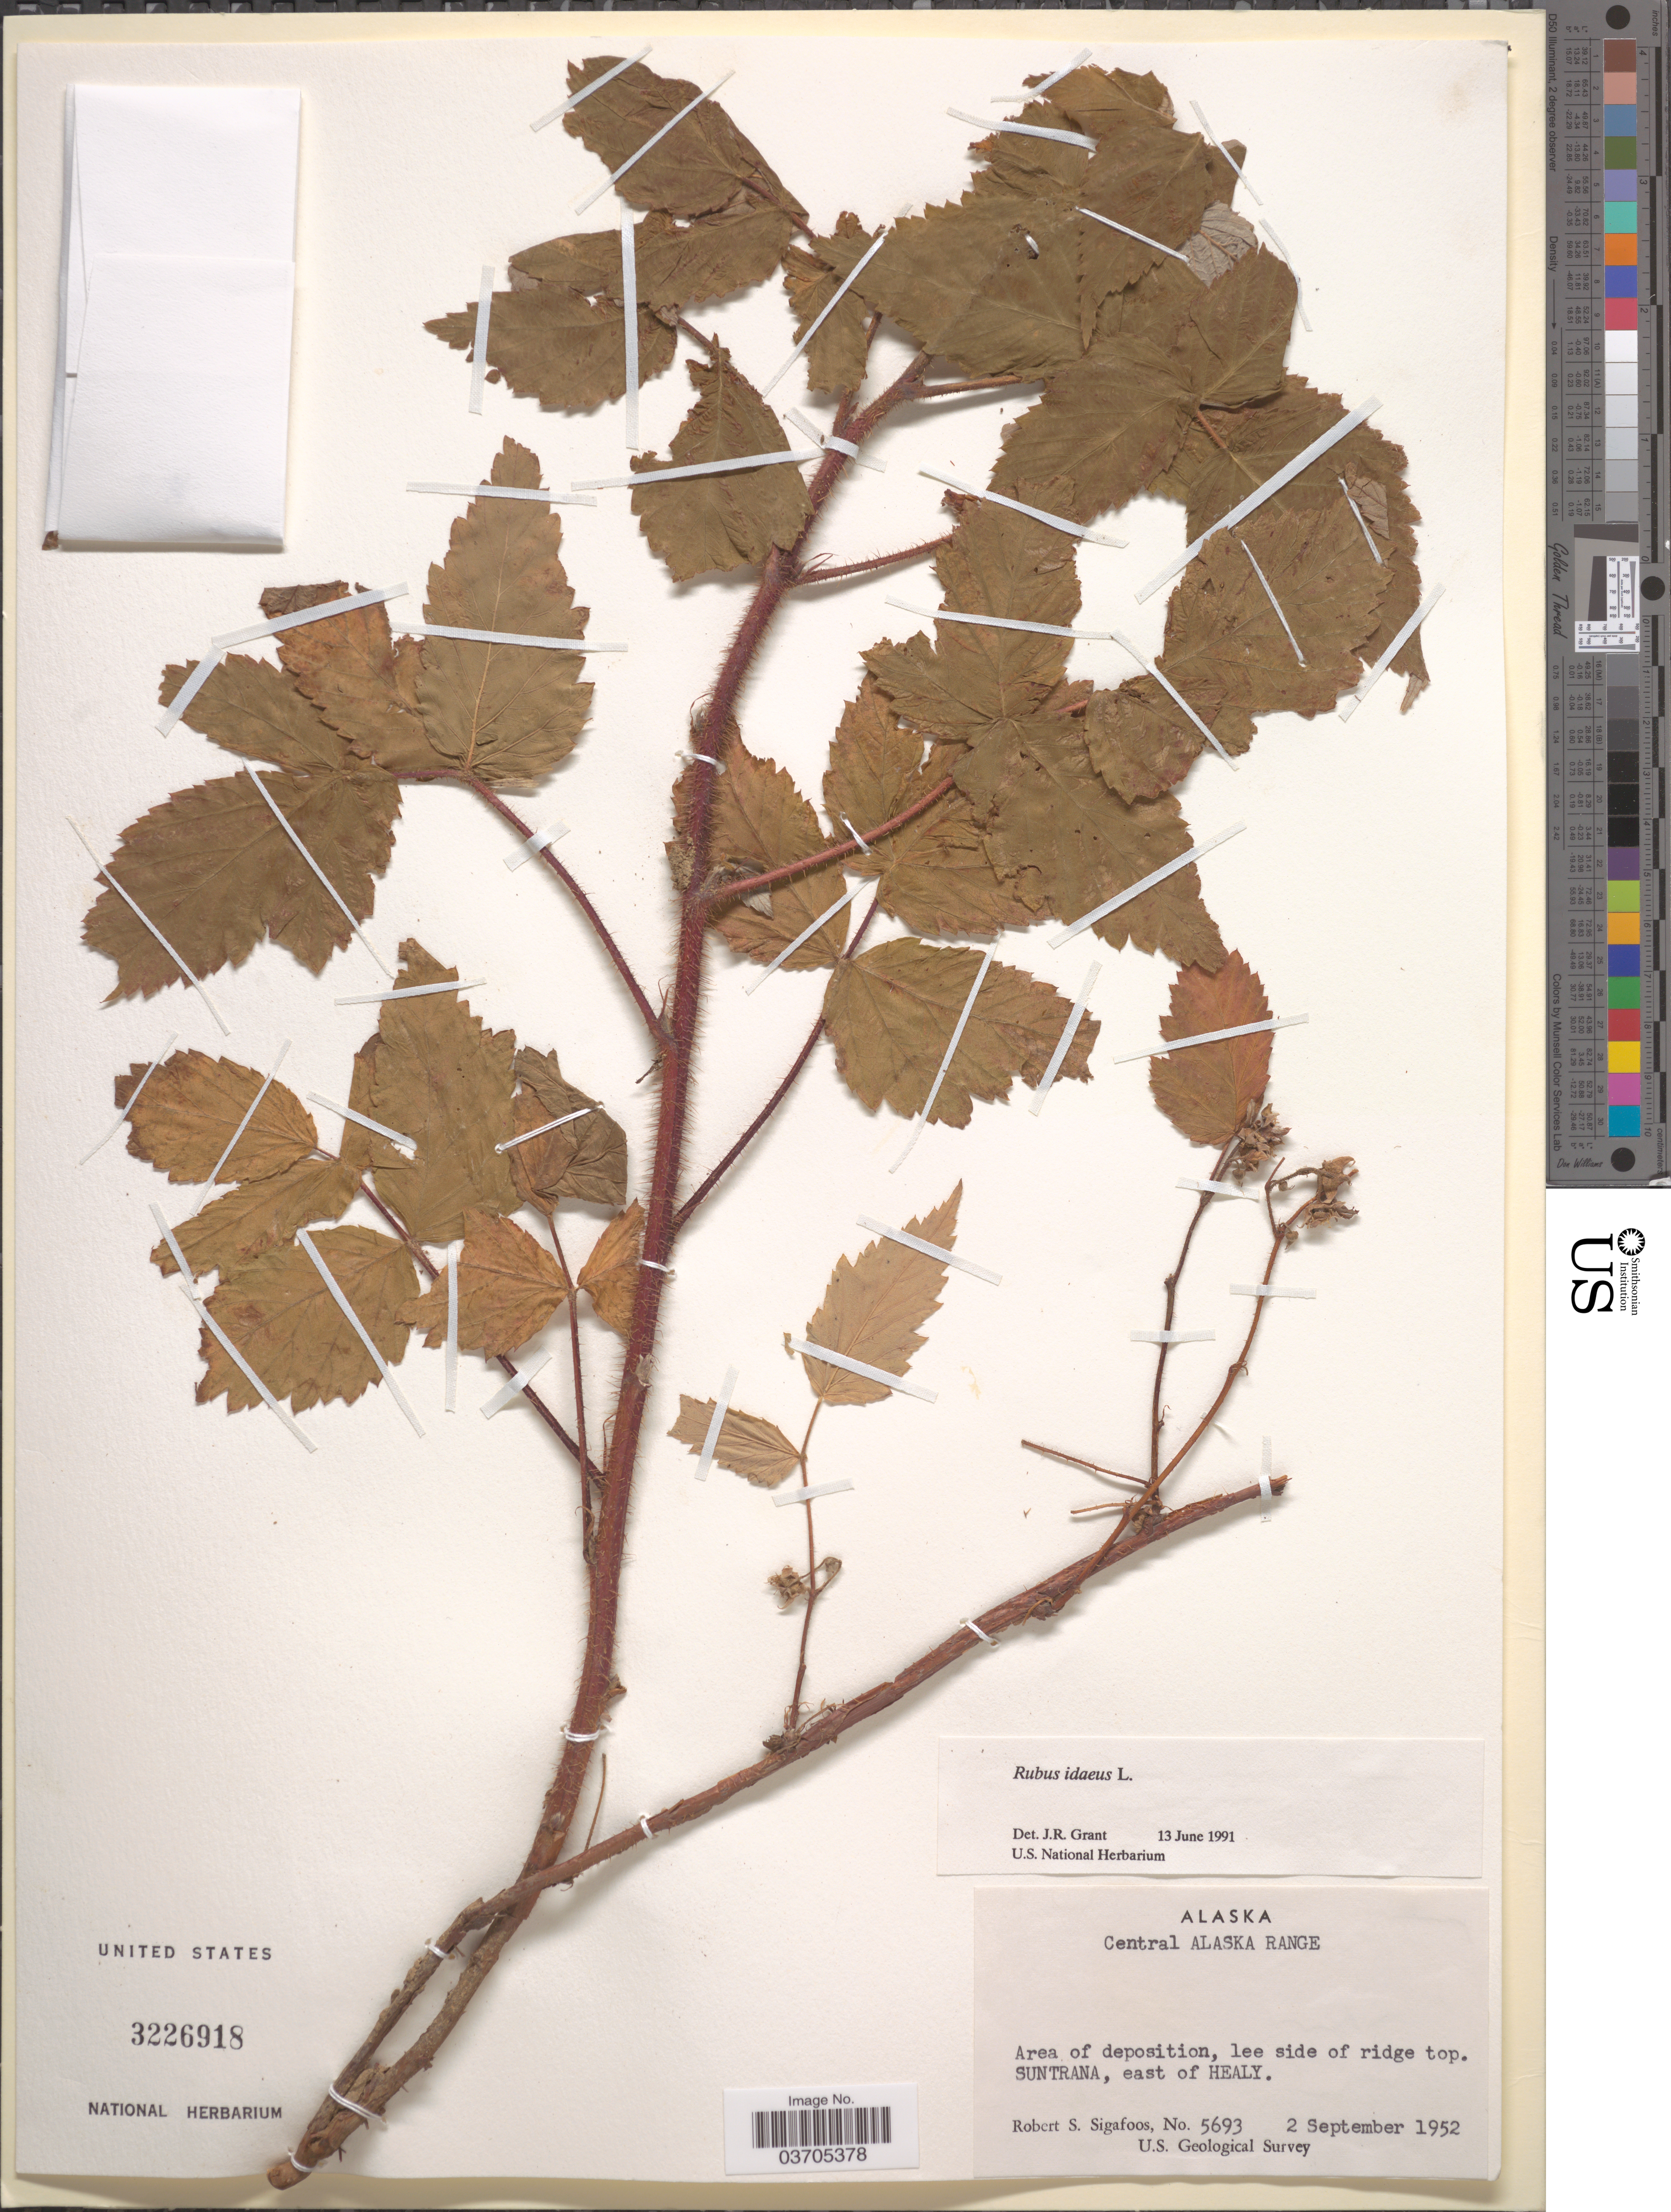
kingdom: Plantae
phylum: Tracheophyta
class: Magnoliopsida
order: Rosales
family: Rosaceae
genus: Rubus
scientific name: Rubus idaeus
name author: L.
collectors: R. Sigafoos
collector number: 5693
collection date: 1952-09-02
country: United States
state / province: Alaska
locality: Central Alaska Range. Area of deposition, lee side of ridge top. Suntrana, east of Healy.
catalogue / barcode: US 3226918